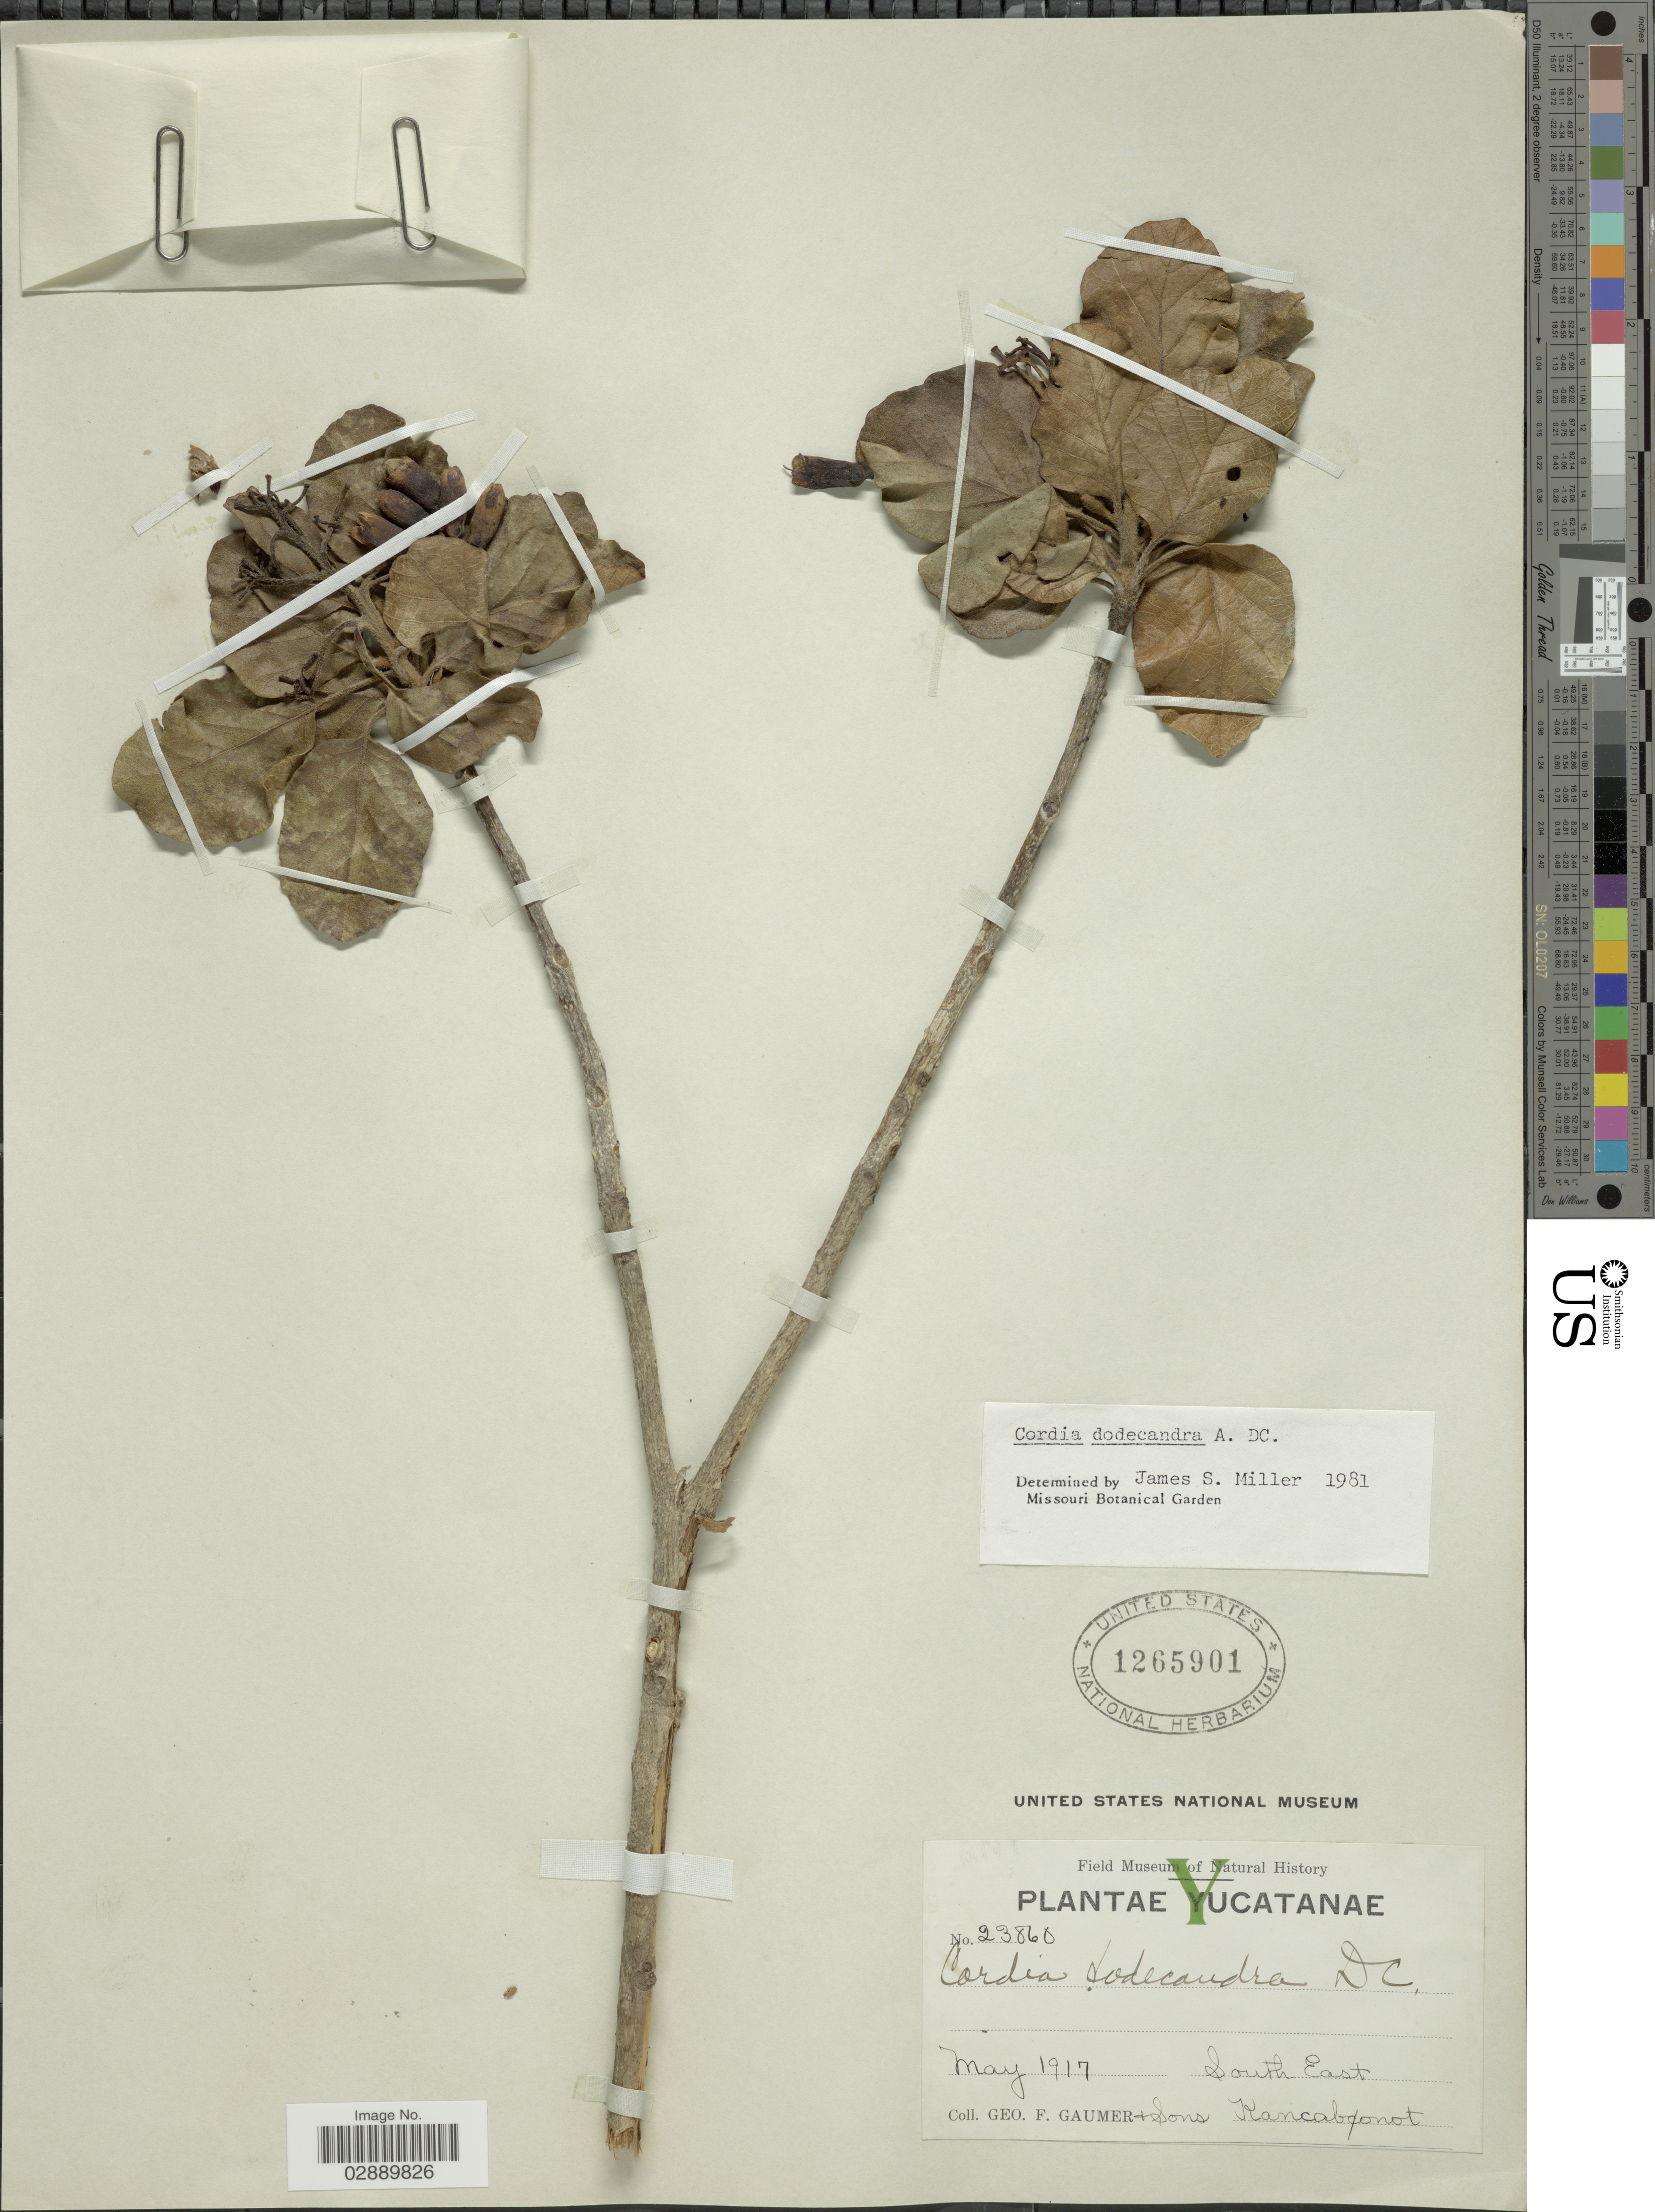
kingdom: Plantae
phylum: Tracheophyta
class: Magnoliopsida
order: Boraginales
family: Cordiaceae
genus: Cordia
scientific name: Cordia dodecandra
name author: A. DC.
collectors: G. F. Gaumer & Sons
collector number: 23860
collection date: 1917-05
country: Mexico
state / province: Yucatán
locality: South East, Kancabonot.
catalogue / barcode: US 1265901